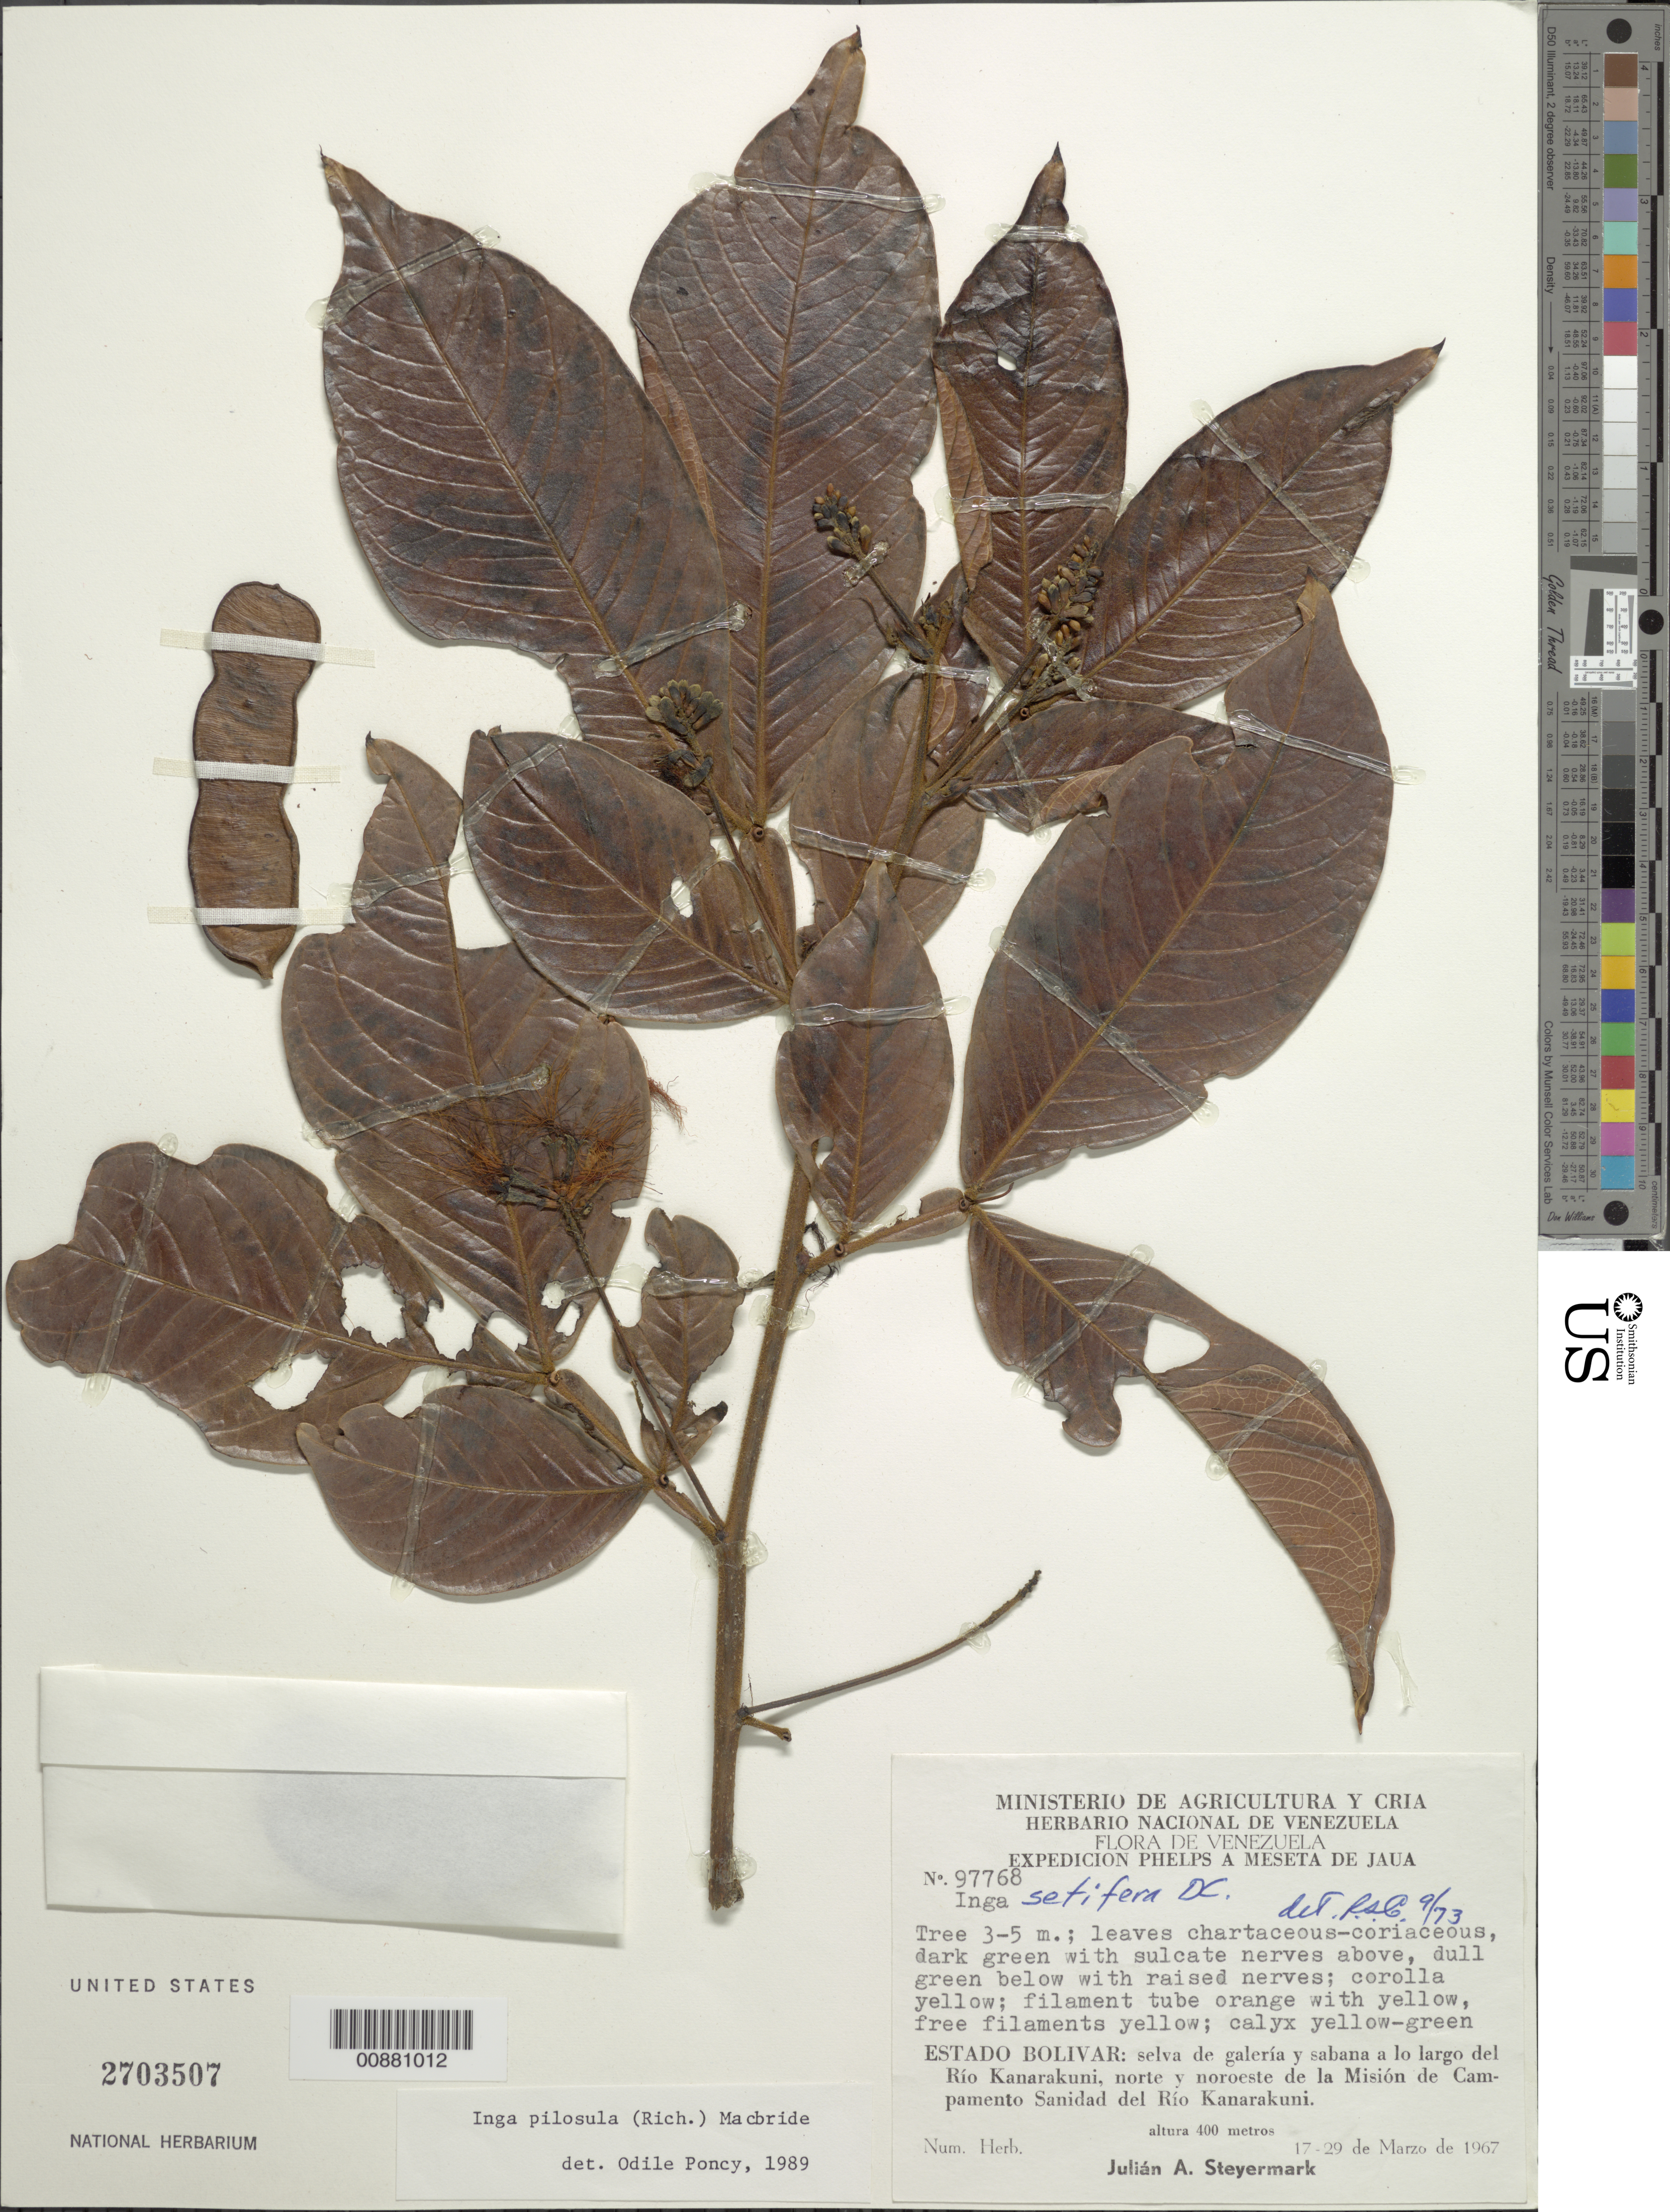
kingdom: Plantae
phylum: Tracheophyta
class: Magnoliopsida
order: Fabales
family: Fabaceae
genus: Inga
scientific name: Inga pilosula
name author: (Rich.) J.F. Macbr.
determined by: Poncy, O.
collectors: J. Steyermark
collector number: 97768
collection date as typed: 17-Mar-67 to 29-Mar-67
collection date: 1967-03-17/1967-03-29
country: Venezuela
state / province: Bolívar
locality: Río Kanarakuni, N and NW of Mision de Campamento Sanidad del Río Kanarakuni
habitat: Selva de galeria y sabana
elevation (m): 400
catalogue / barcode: US 2703507